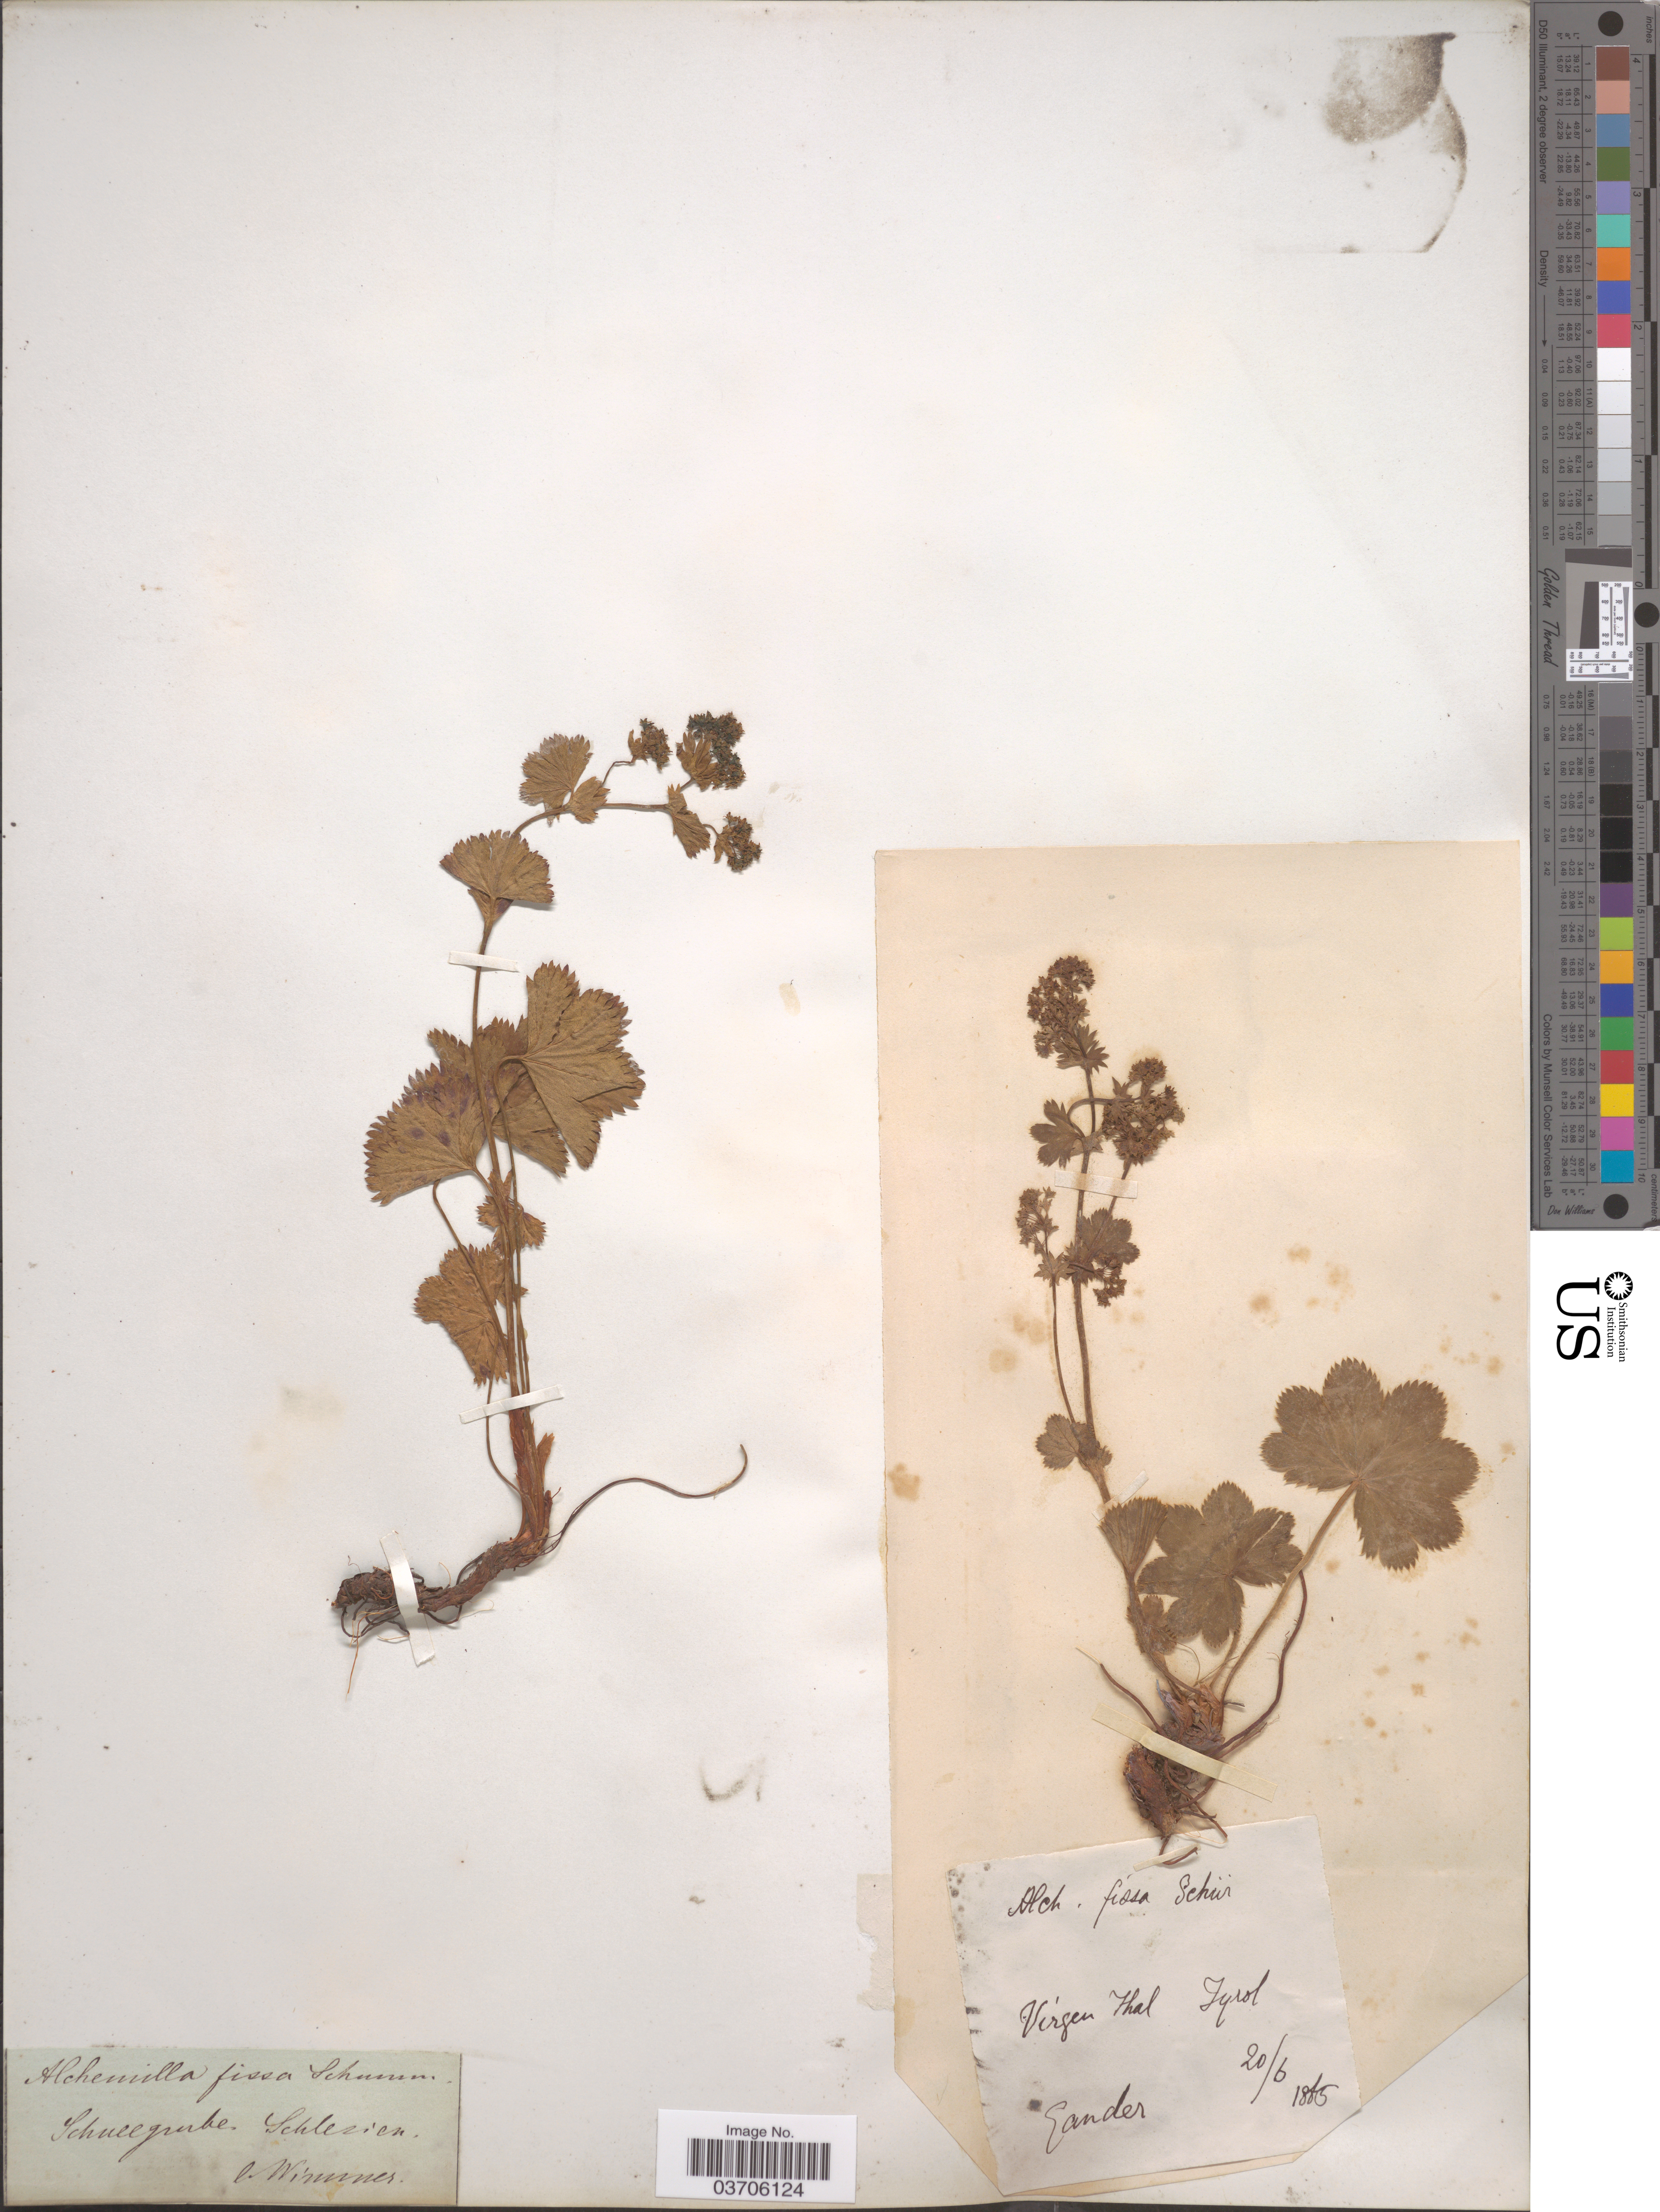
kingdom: Plantae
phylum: Tracheophyta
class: Magnoliopsida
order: Rosales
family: Rosaceae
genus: Alchemilla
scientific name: Alchemilla fissa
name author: Schum. ex Sturm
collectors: Sander, --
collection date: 1865-06-20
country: Austria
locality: Schneegruhe Schlesien. Vírgen thal Tyrol.